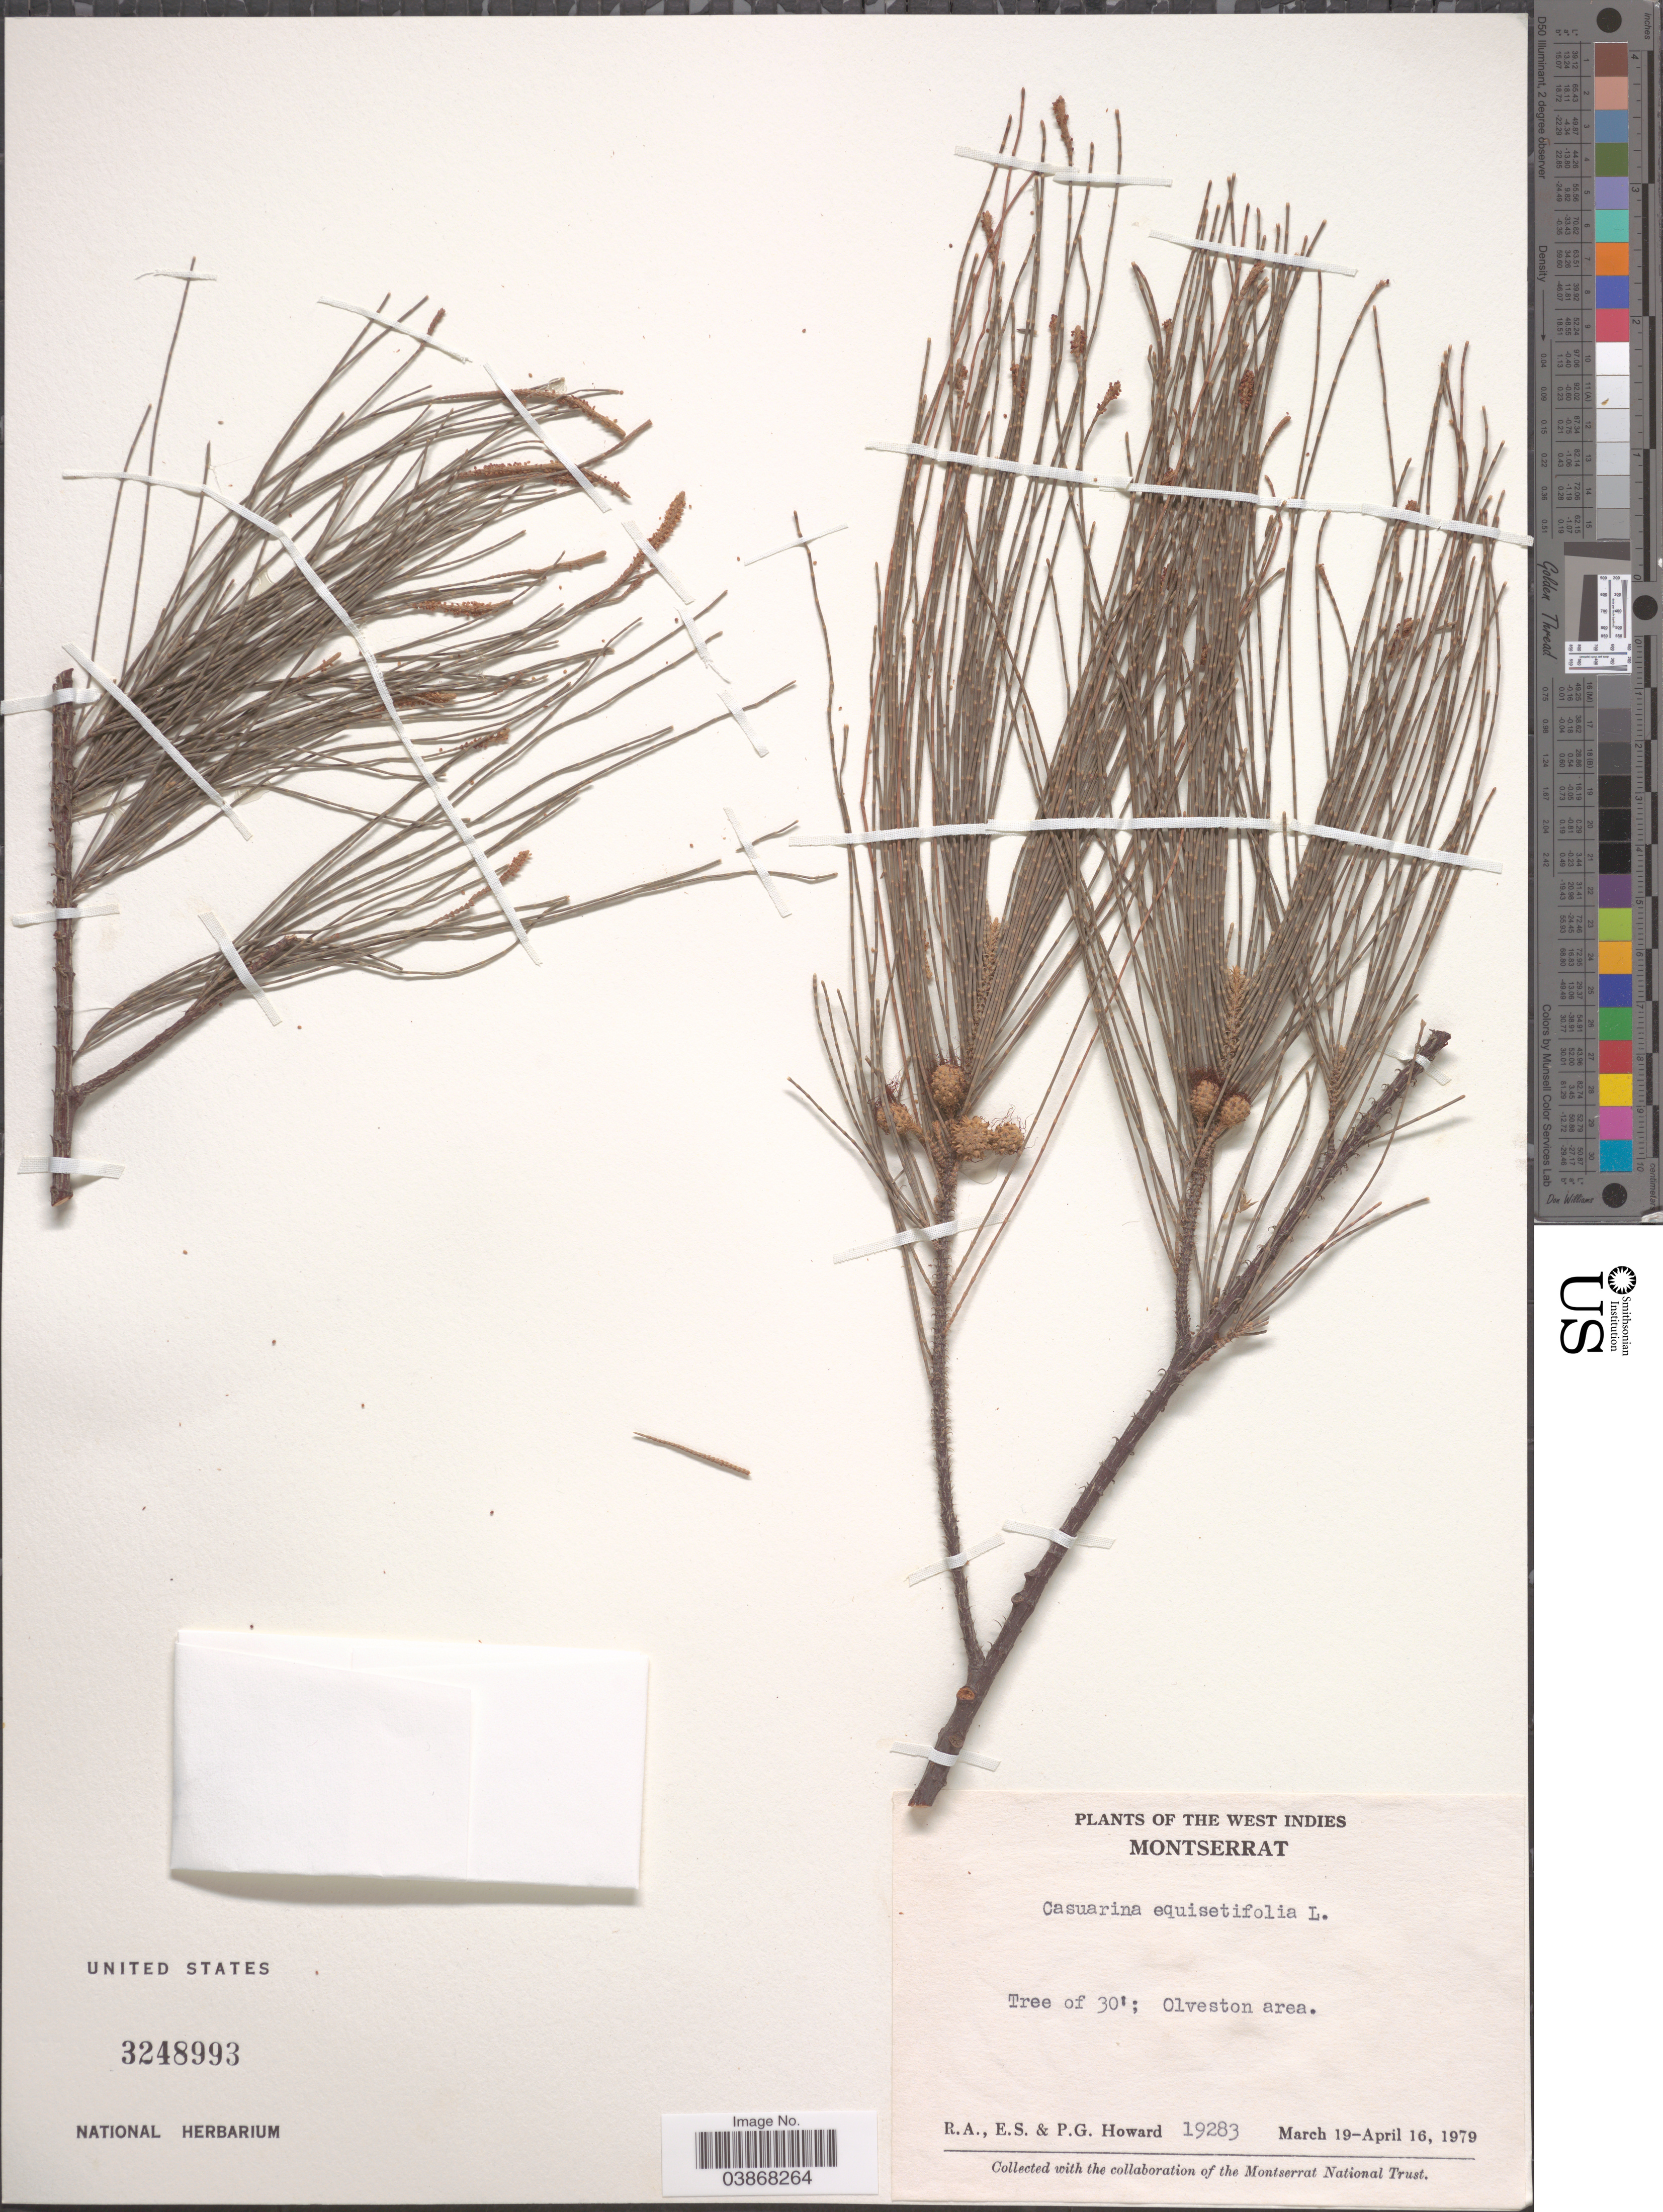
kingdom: Plantae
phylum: Tracheophyta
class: Magnoliopsida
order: Fagales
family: Casuarinaceae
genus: Casuarina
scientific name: Casuarina equisetifolia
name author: L.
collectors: R. A. Howard, E. S. Howard & P. Howard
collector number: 19283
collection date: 1979-03-19/1979-04-16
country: Montserrat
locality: Olveston area.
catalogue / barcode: US 3248993